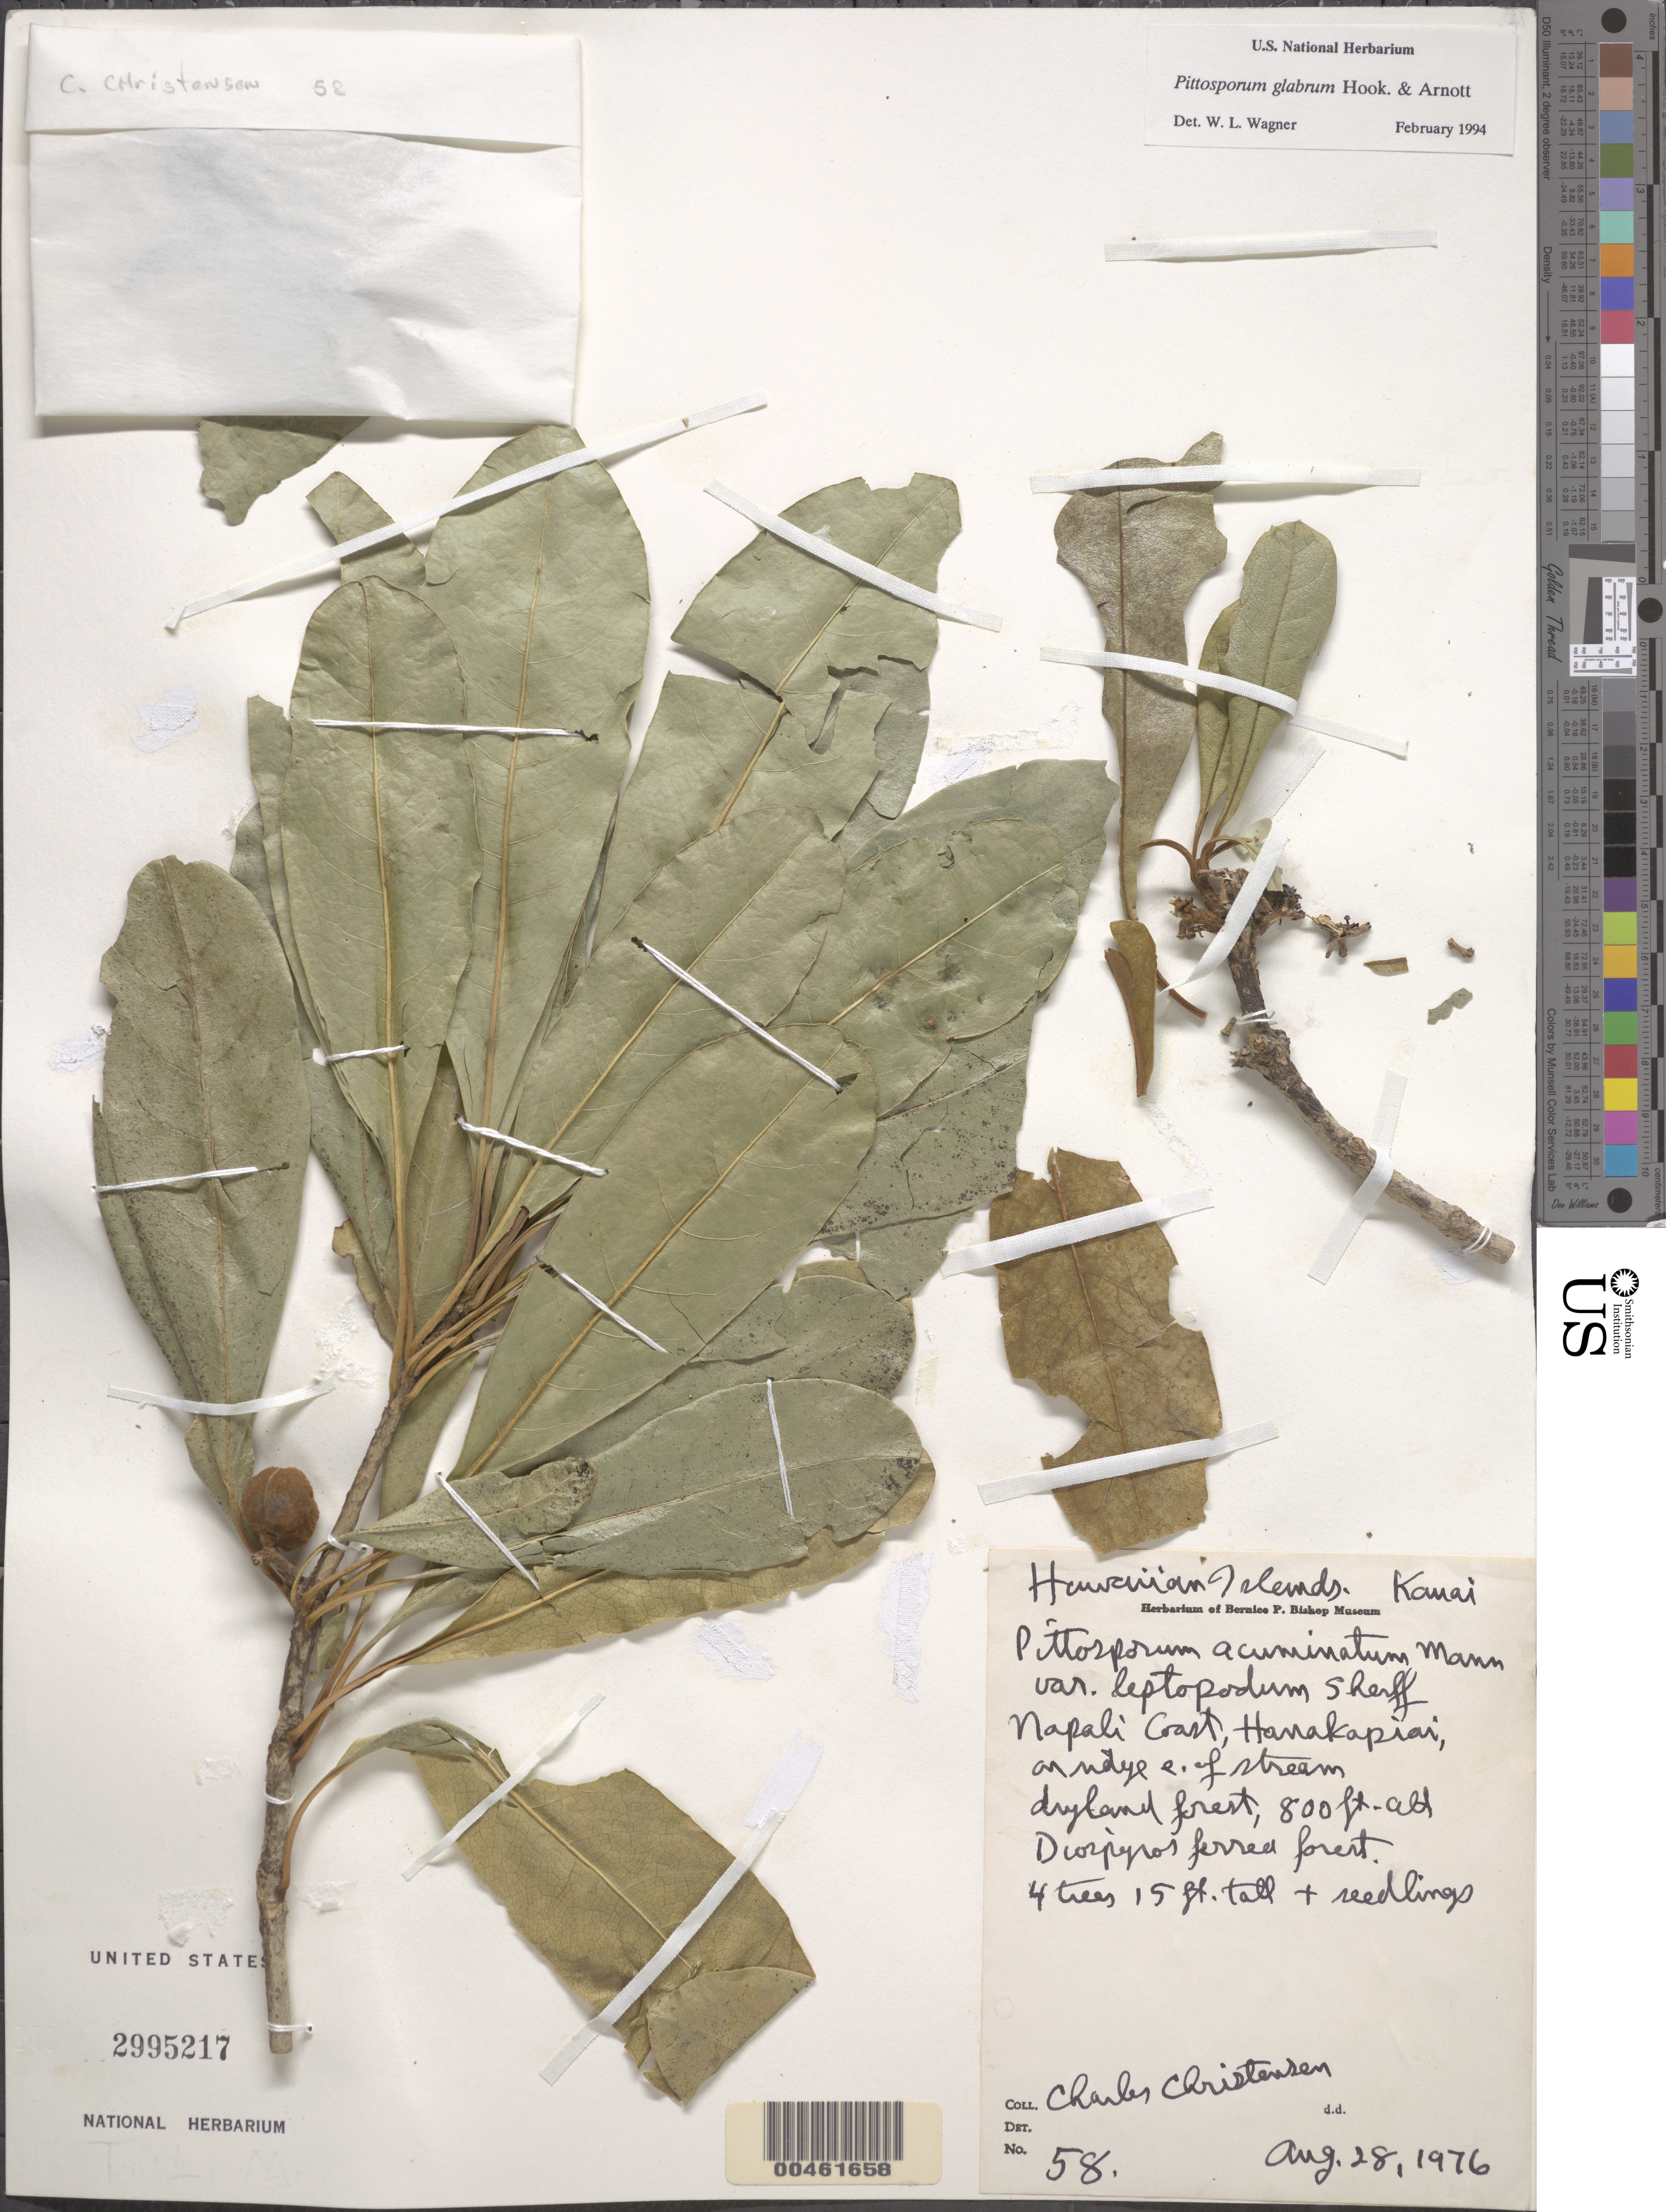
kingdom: Plantae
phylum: Tracheophyta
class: Magnoliopsida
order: Apiales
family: Pittosporaceae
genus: Pittosporum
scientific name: Pittosporum glabrum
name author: Hook. & Arn.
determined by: Wagner, W. L., (BOT), Smithsonian Institution - National Museum of Natural History (UNITED STATES)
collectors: C. Christensen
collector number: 58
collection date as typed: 28 Aug 1976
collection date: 1976-08-28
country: United States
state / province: Hawaii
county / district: Kauai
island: Kaua'i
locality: Napali Coast, Hanakapiai, on ridge E of stream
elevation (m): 244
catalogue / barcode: US 2995217